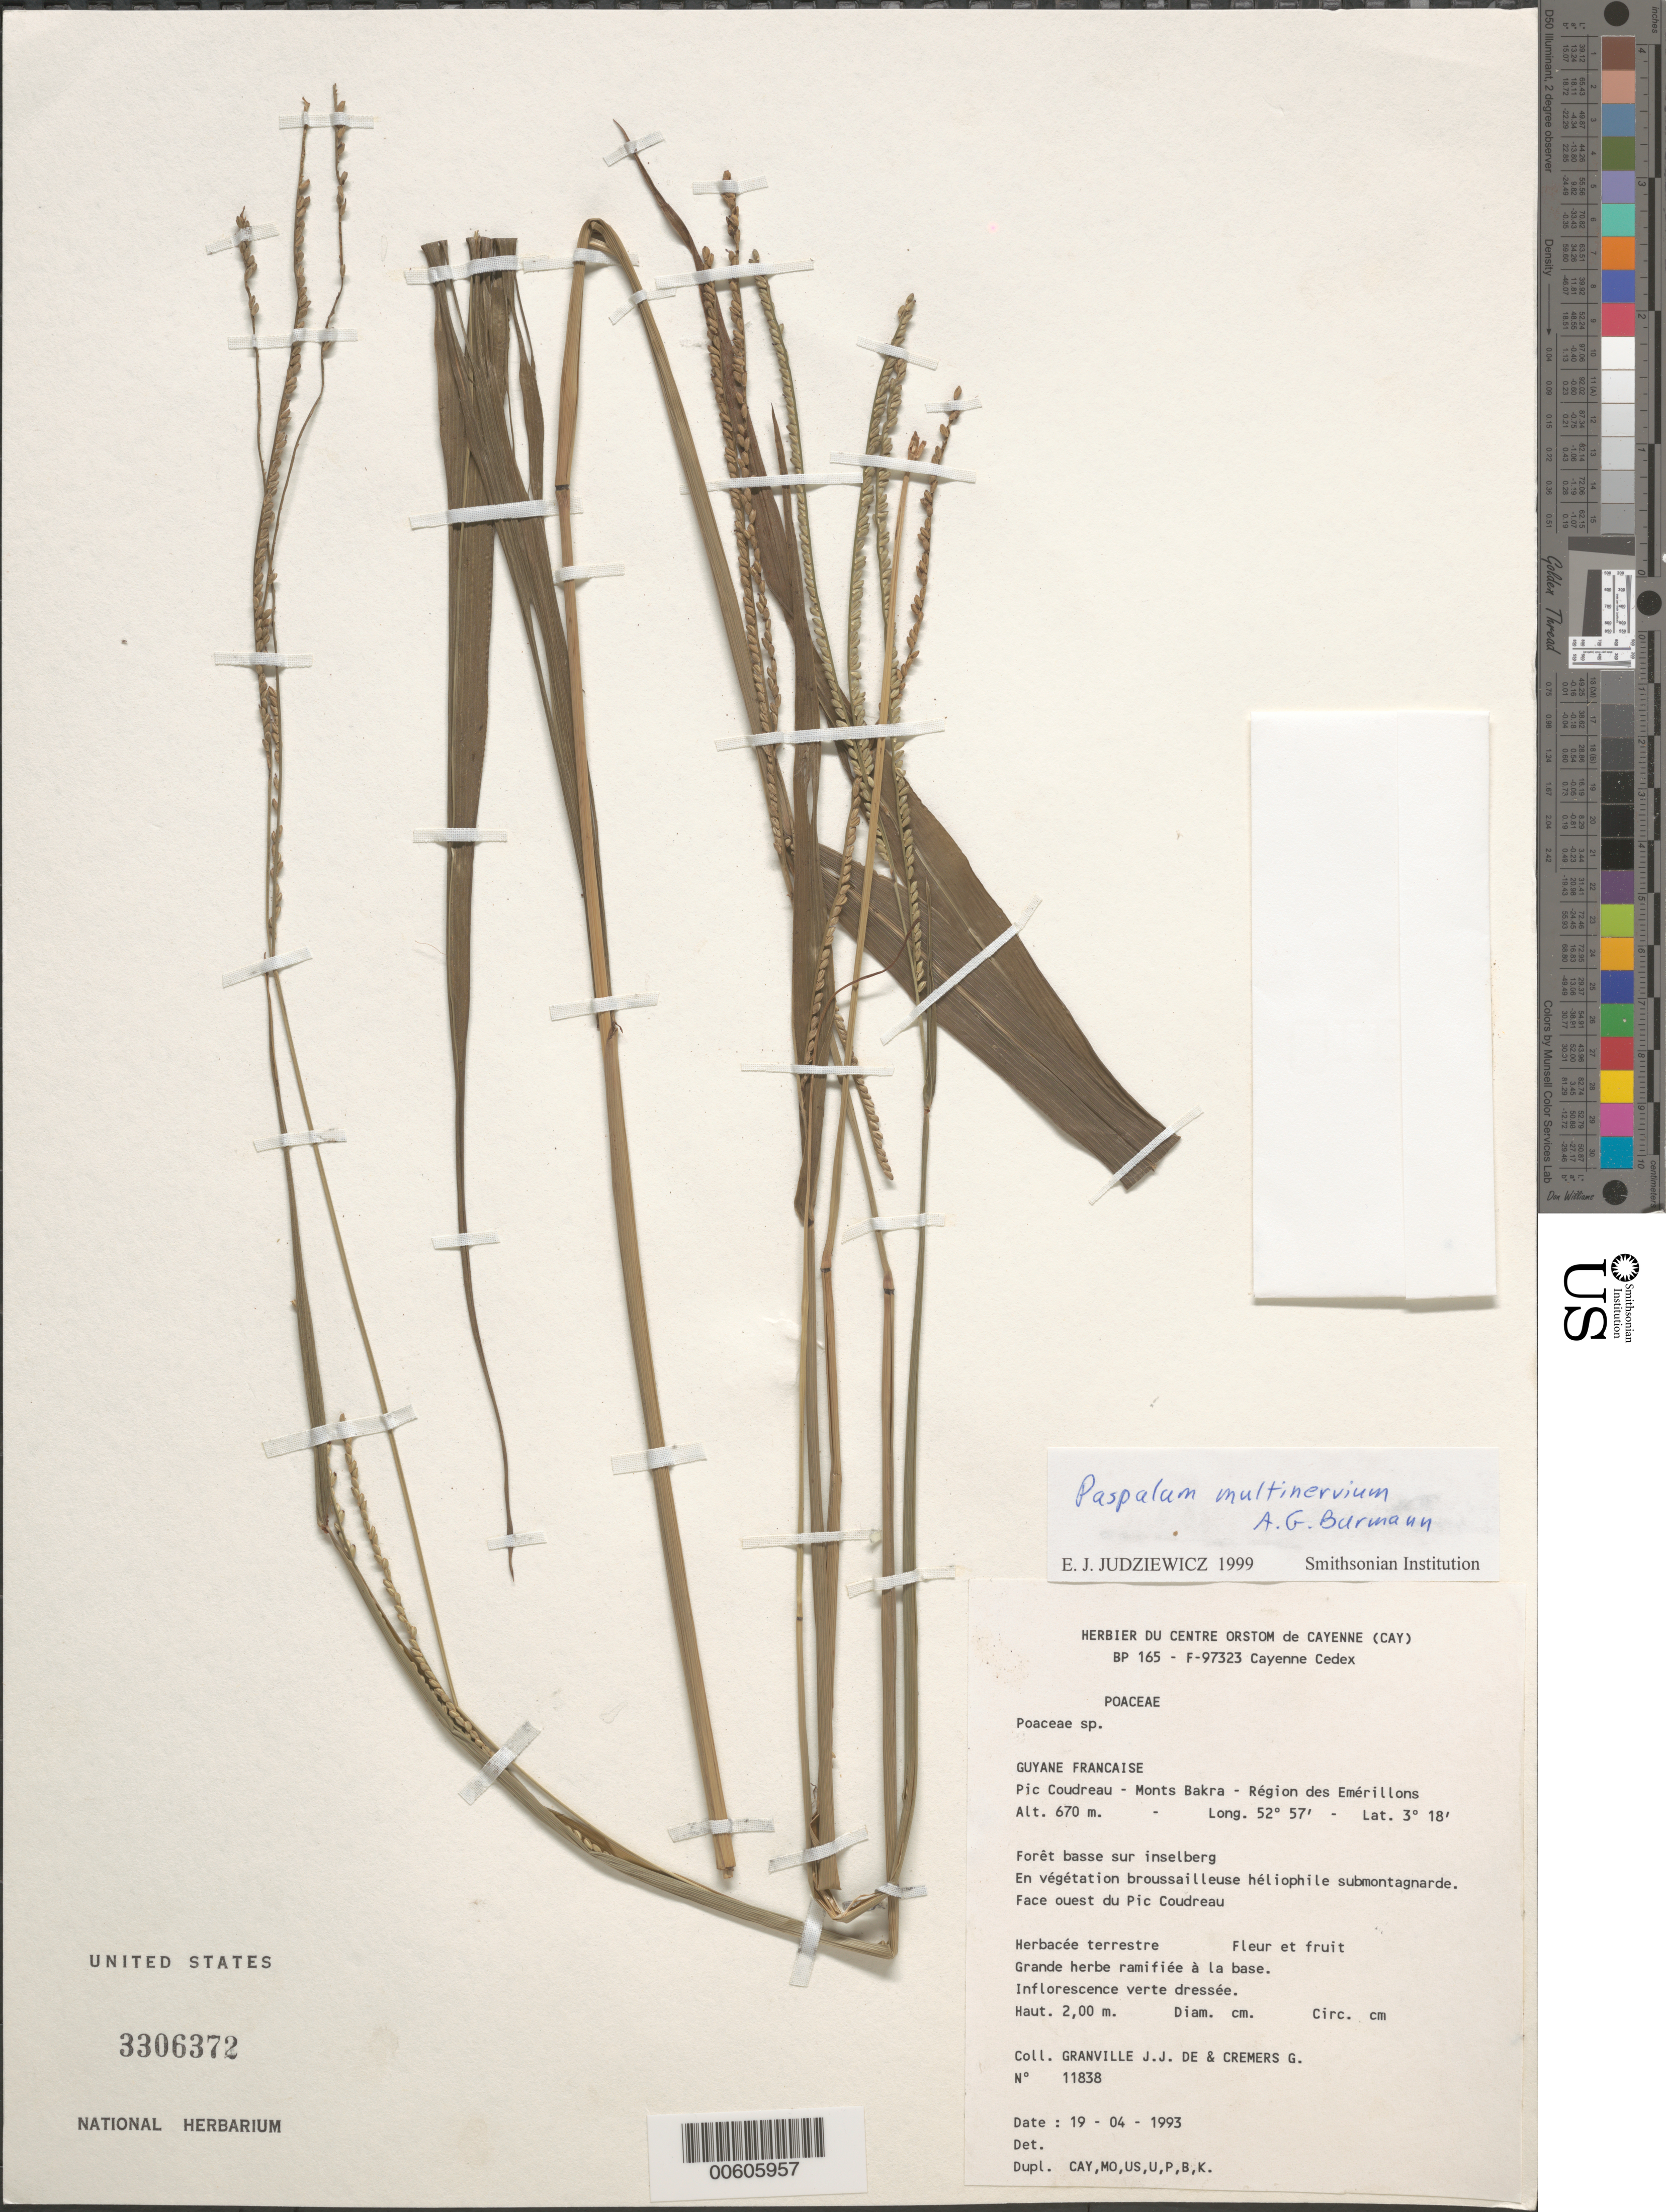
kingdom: Plantae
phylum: Tracheophyta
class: Liliopsida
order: Poales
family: Poaceae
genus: Paspalum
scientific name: Paspalum multinervium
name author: A.G. Burm.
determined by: Judziewicz, E. J.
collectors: J.-J. de Granville & G. Cremers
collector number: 11838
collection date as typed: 19-Apr-93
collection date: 1993-04-19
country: French Guiana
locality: Pic Coudreau, Monts Bakra, région des Emérillons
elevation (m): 670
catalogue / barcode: US 3306372